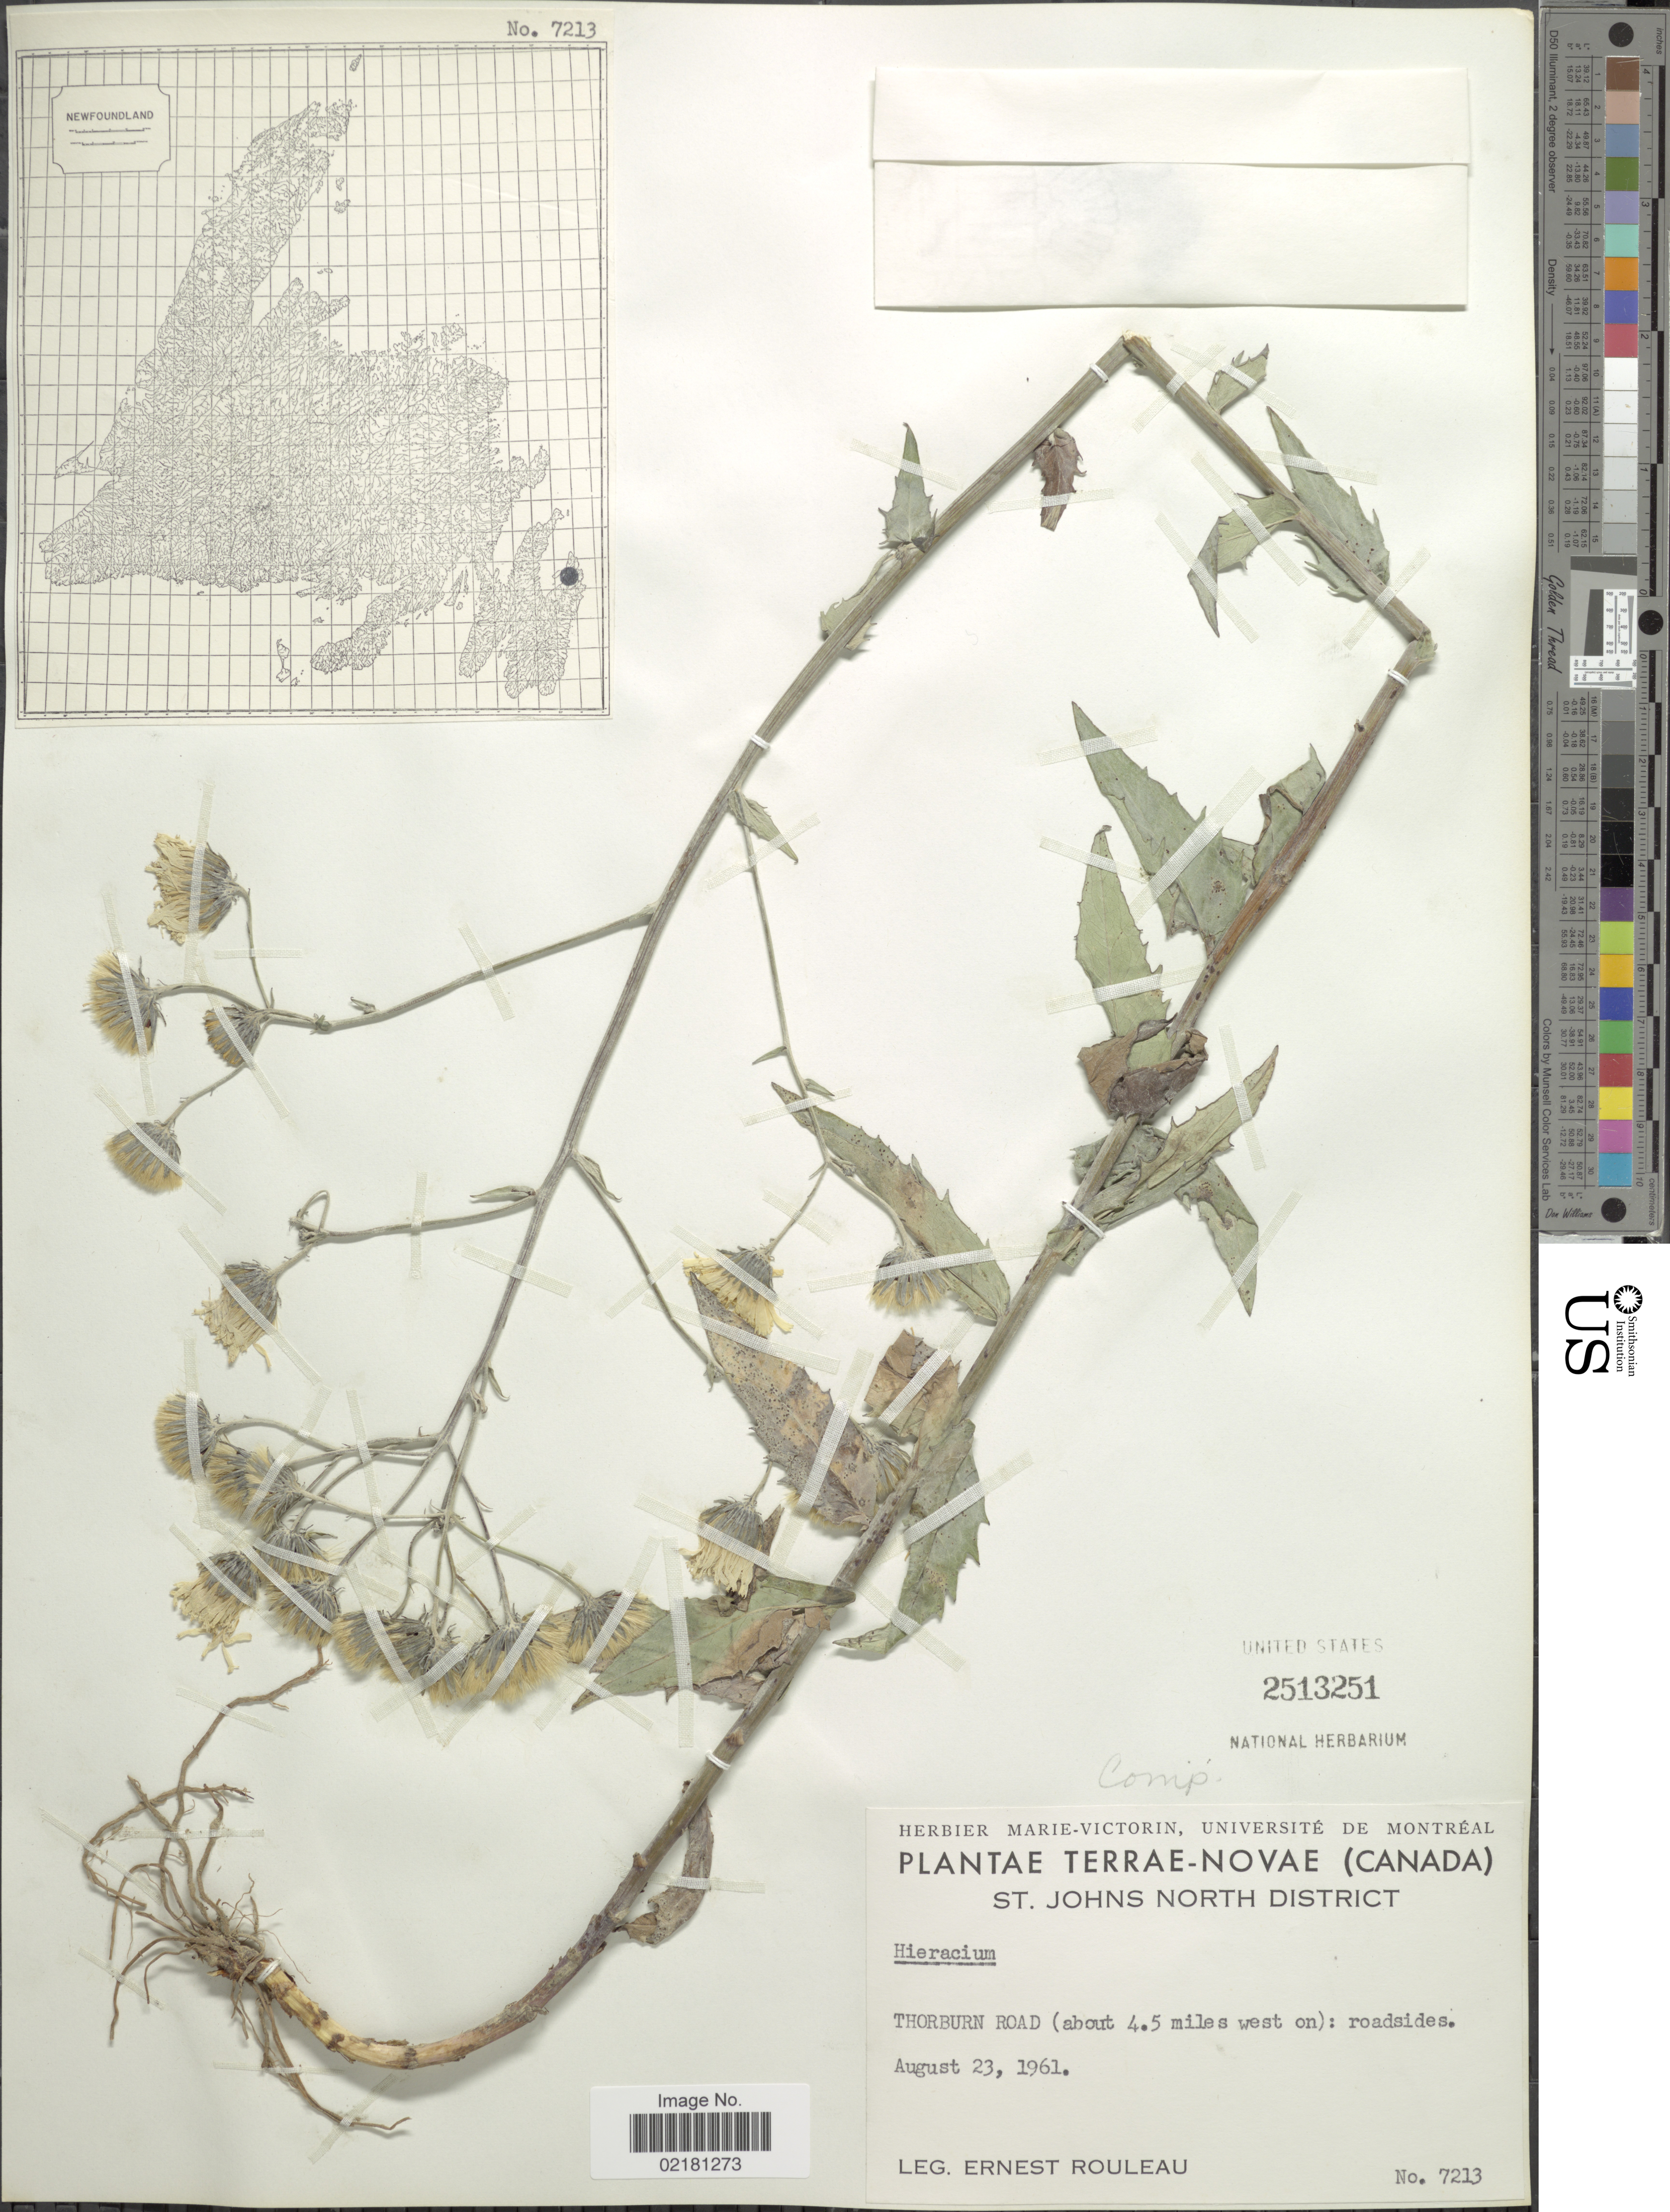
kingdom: Plantae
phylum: Tracheophyta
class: Magnoliopsida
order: Asterales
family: Asteraceae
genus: Hieracium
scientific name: Hieracium repandulare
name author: Druce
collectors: E. Rouleau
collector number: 7213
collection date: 1961-08-23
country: Canada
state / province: Newfoundland and Labrador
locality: Terrae-Novae, St. Johns North District, Thorburn Road (about 4.5 miles west on): roadsides.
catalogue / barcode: US 2513251